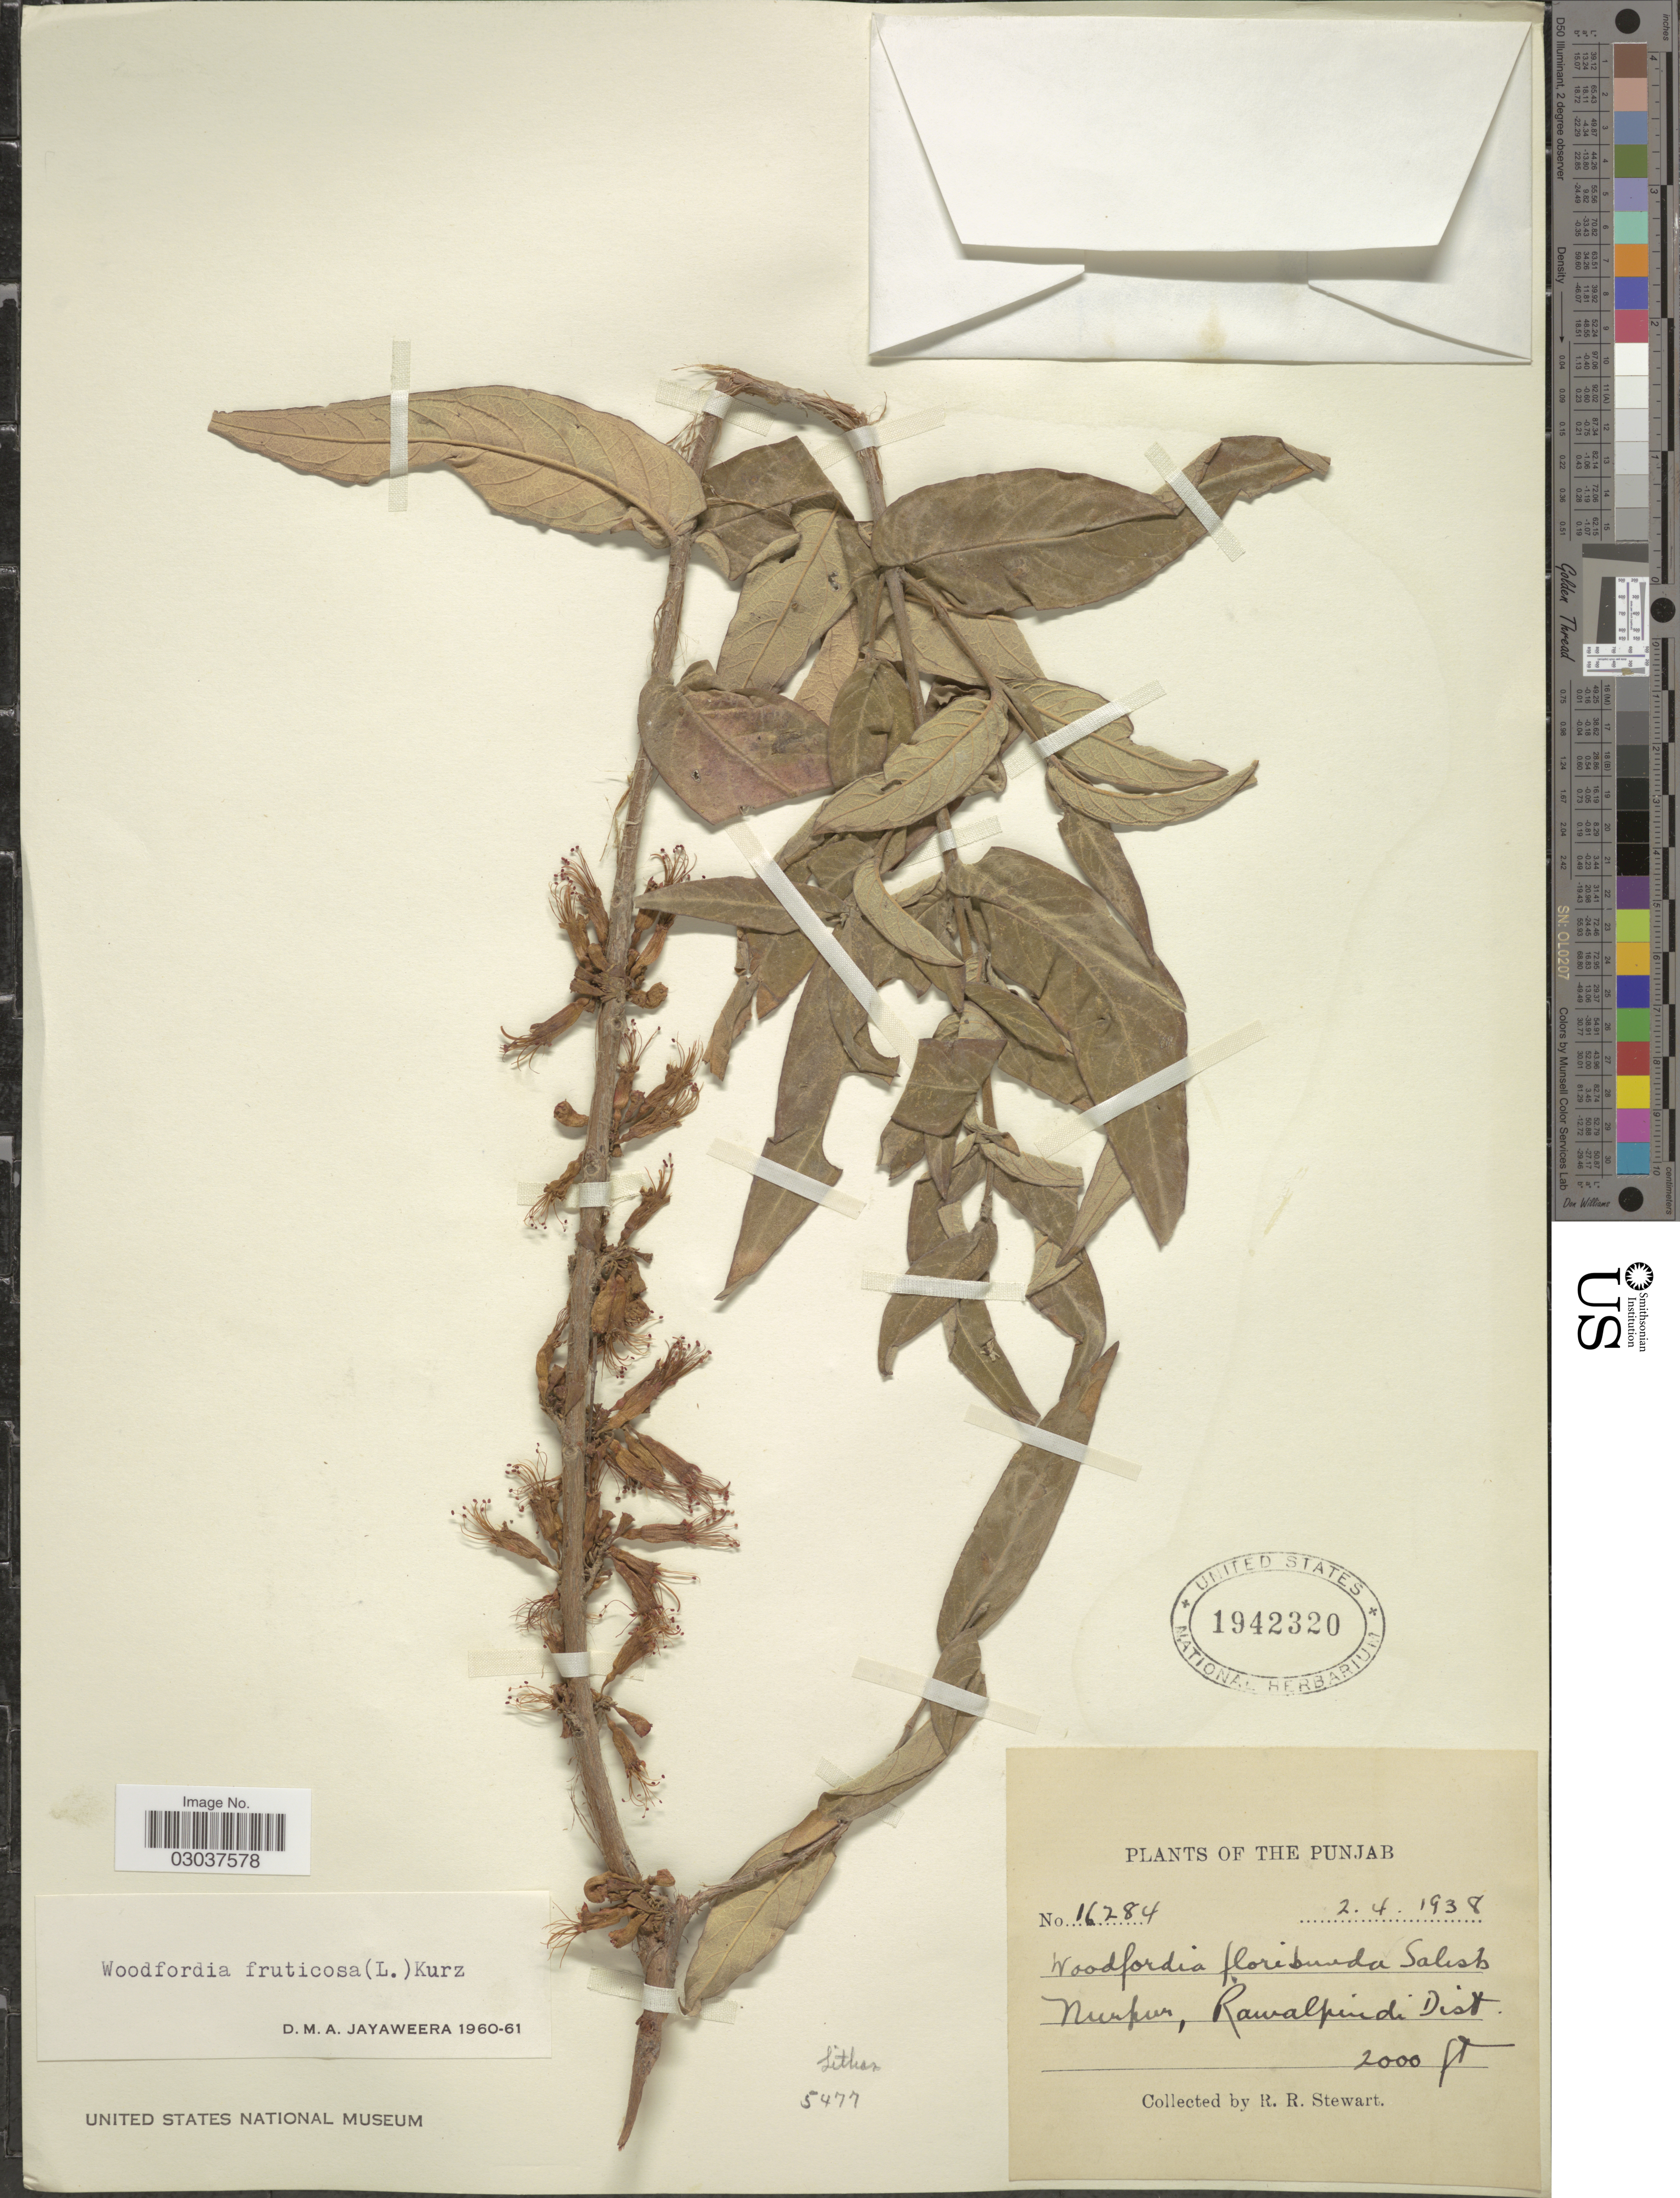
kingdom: Plantae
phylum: Tracheophyta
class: Magnoliopsida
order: Myrtales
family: Lythraceae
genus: Woodfordia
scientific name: Woodfordia fruticosa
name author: (L.) Kurz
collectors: R. Stewart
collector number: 16284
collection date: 1938-04-02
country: Pakistan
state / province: Punjab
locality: The Punjab. Nurpur, Rawalpindi Dist.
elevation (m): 610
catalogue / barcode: US 1942320